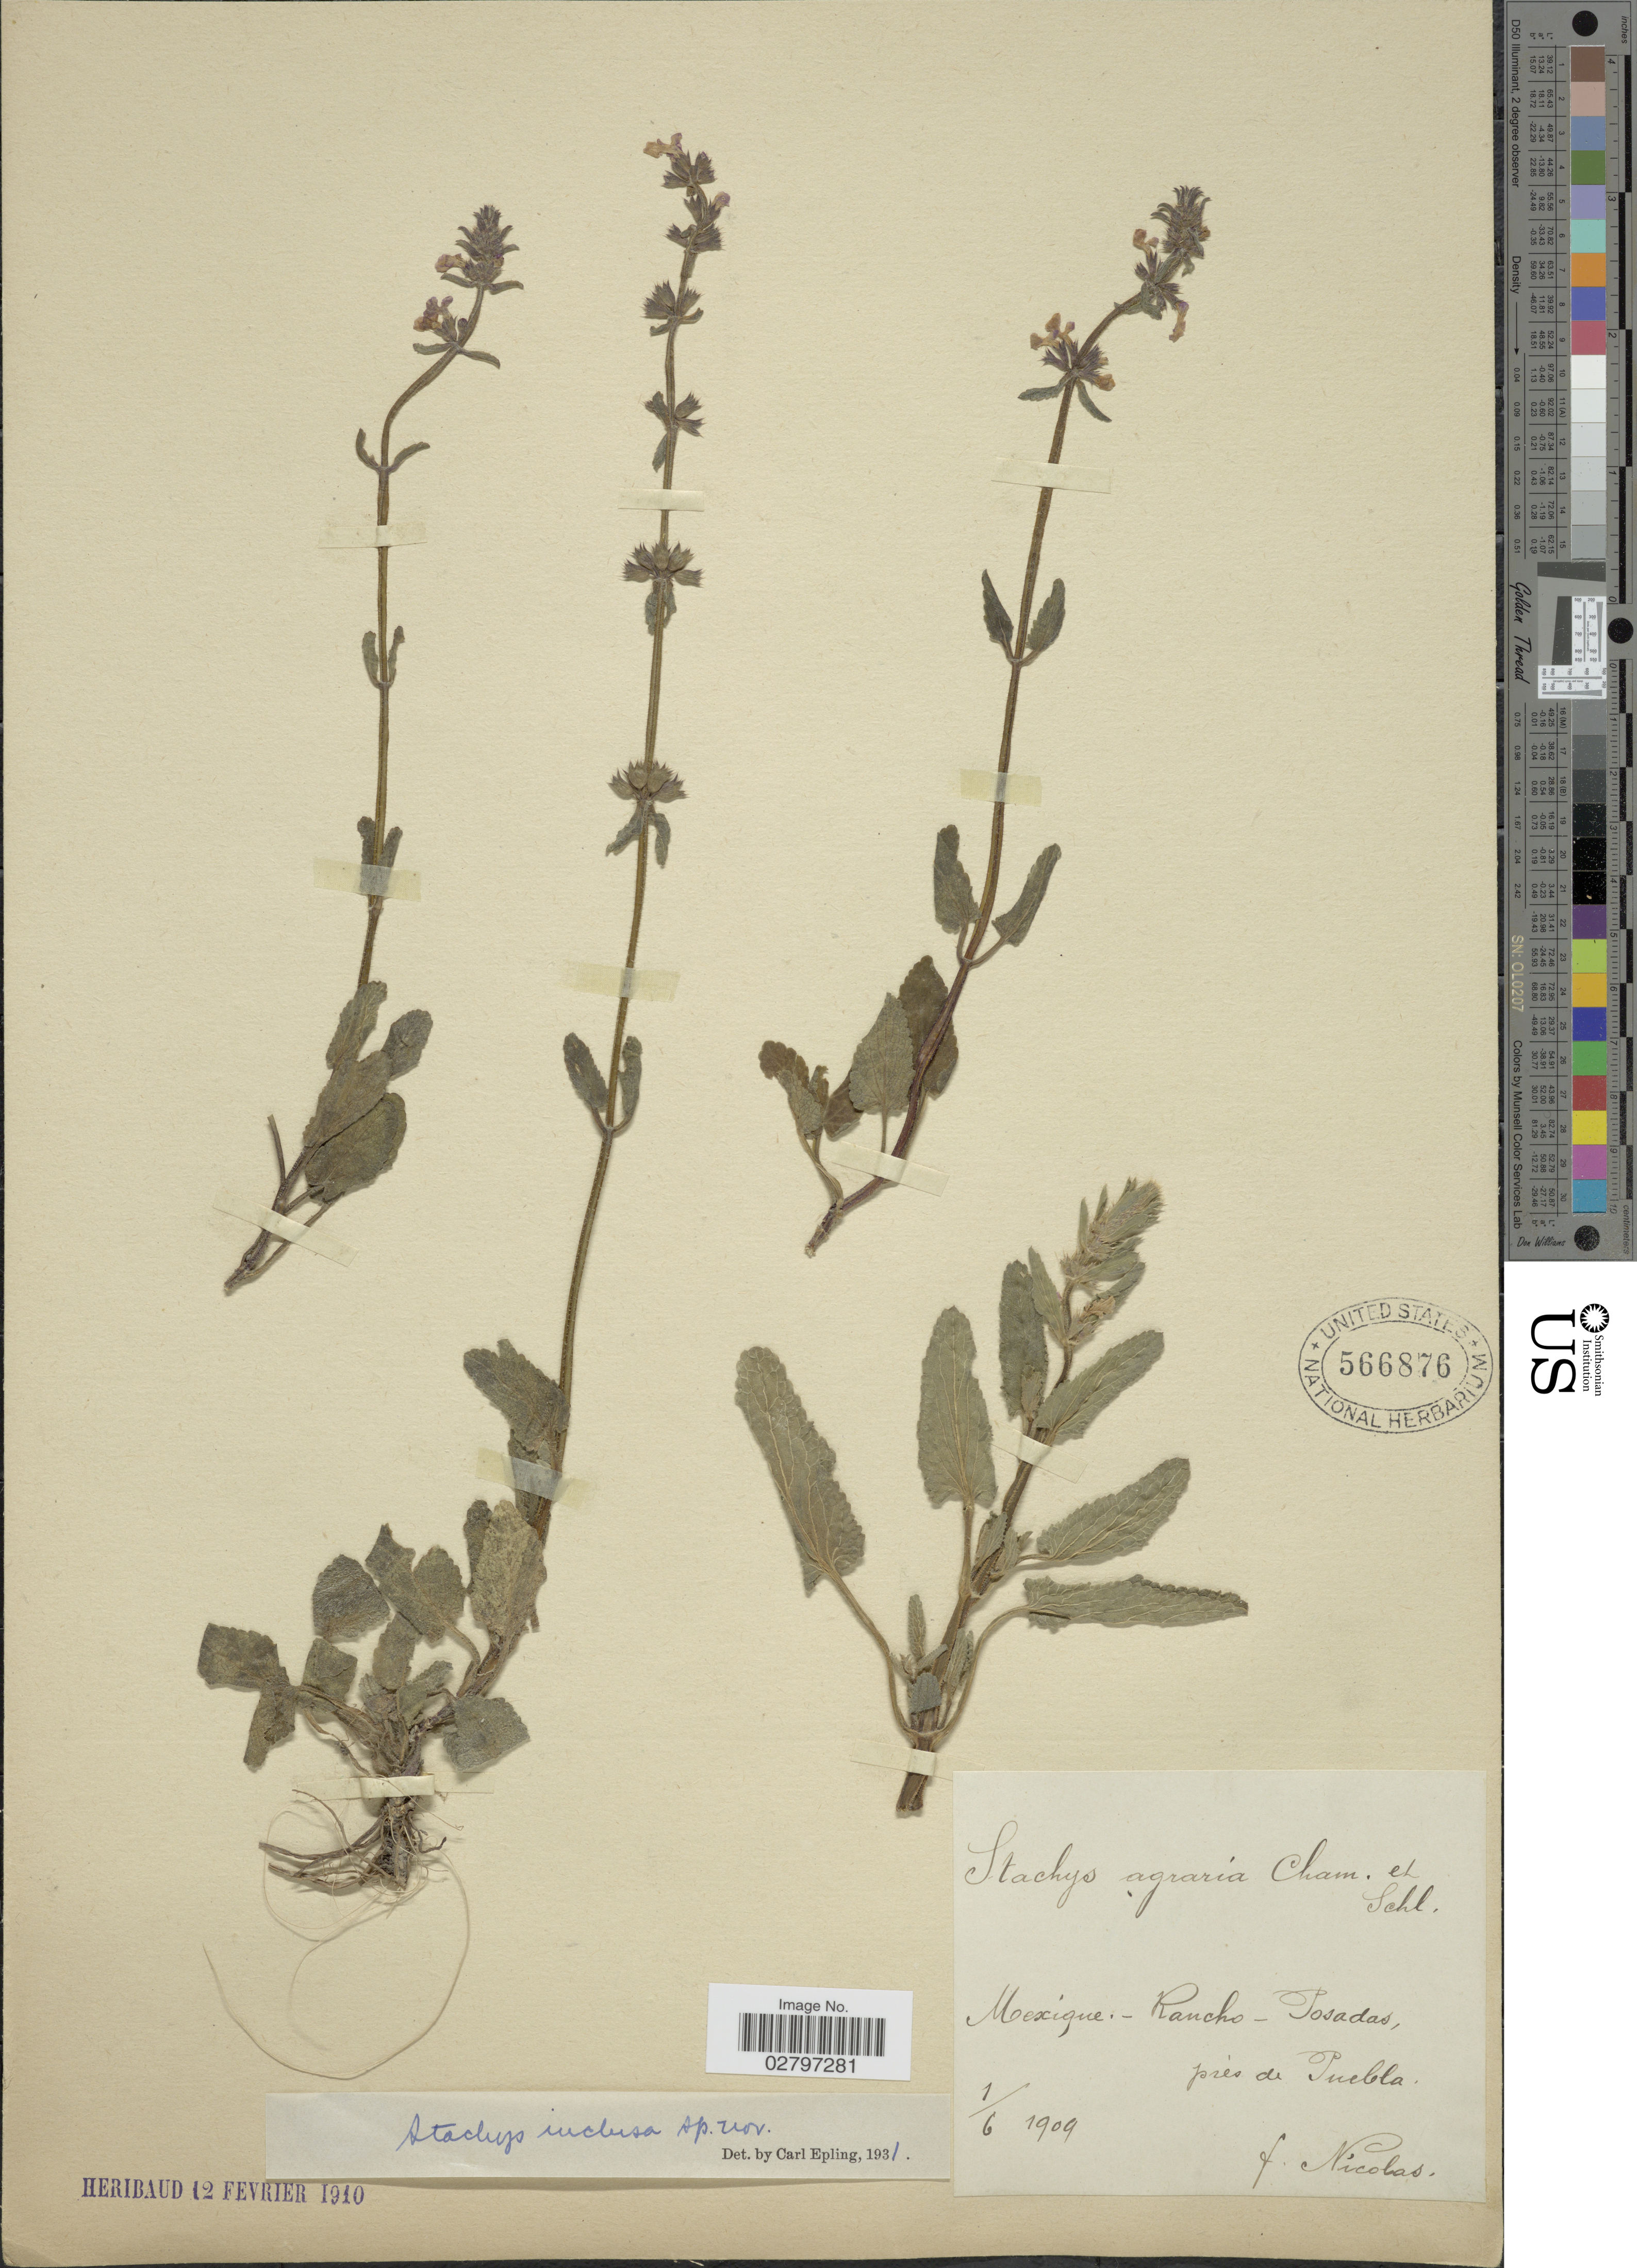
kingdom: Plantae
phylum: Tracheophyta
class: Magnoliopsida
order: Lamiales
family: Lamiaceae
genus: Stachys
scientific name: Stachys inclusa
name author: Epling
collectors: F. Nicolas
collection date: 1909-06-01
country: Mexico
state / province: Puebla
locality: Rancho-Posadas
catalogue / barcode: US 566876